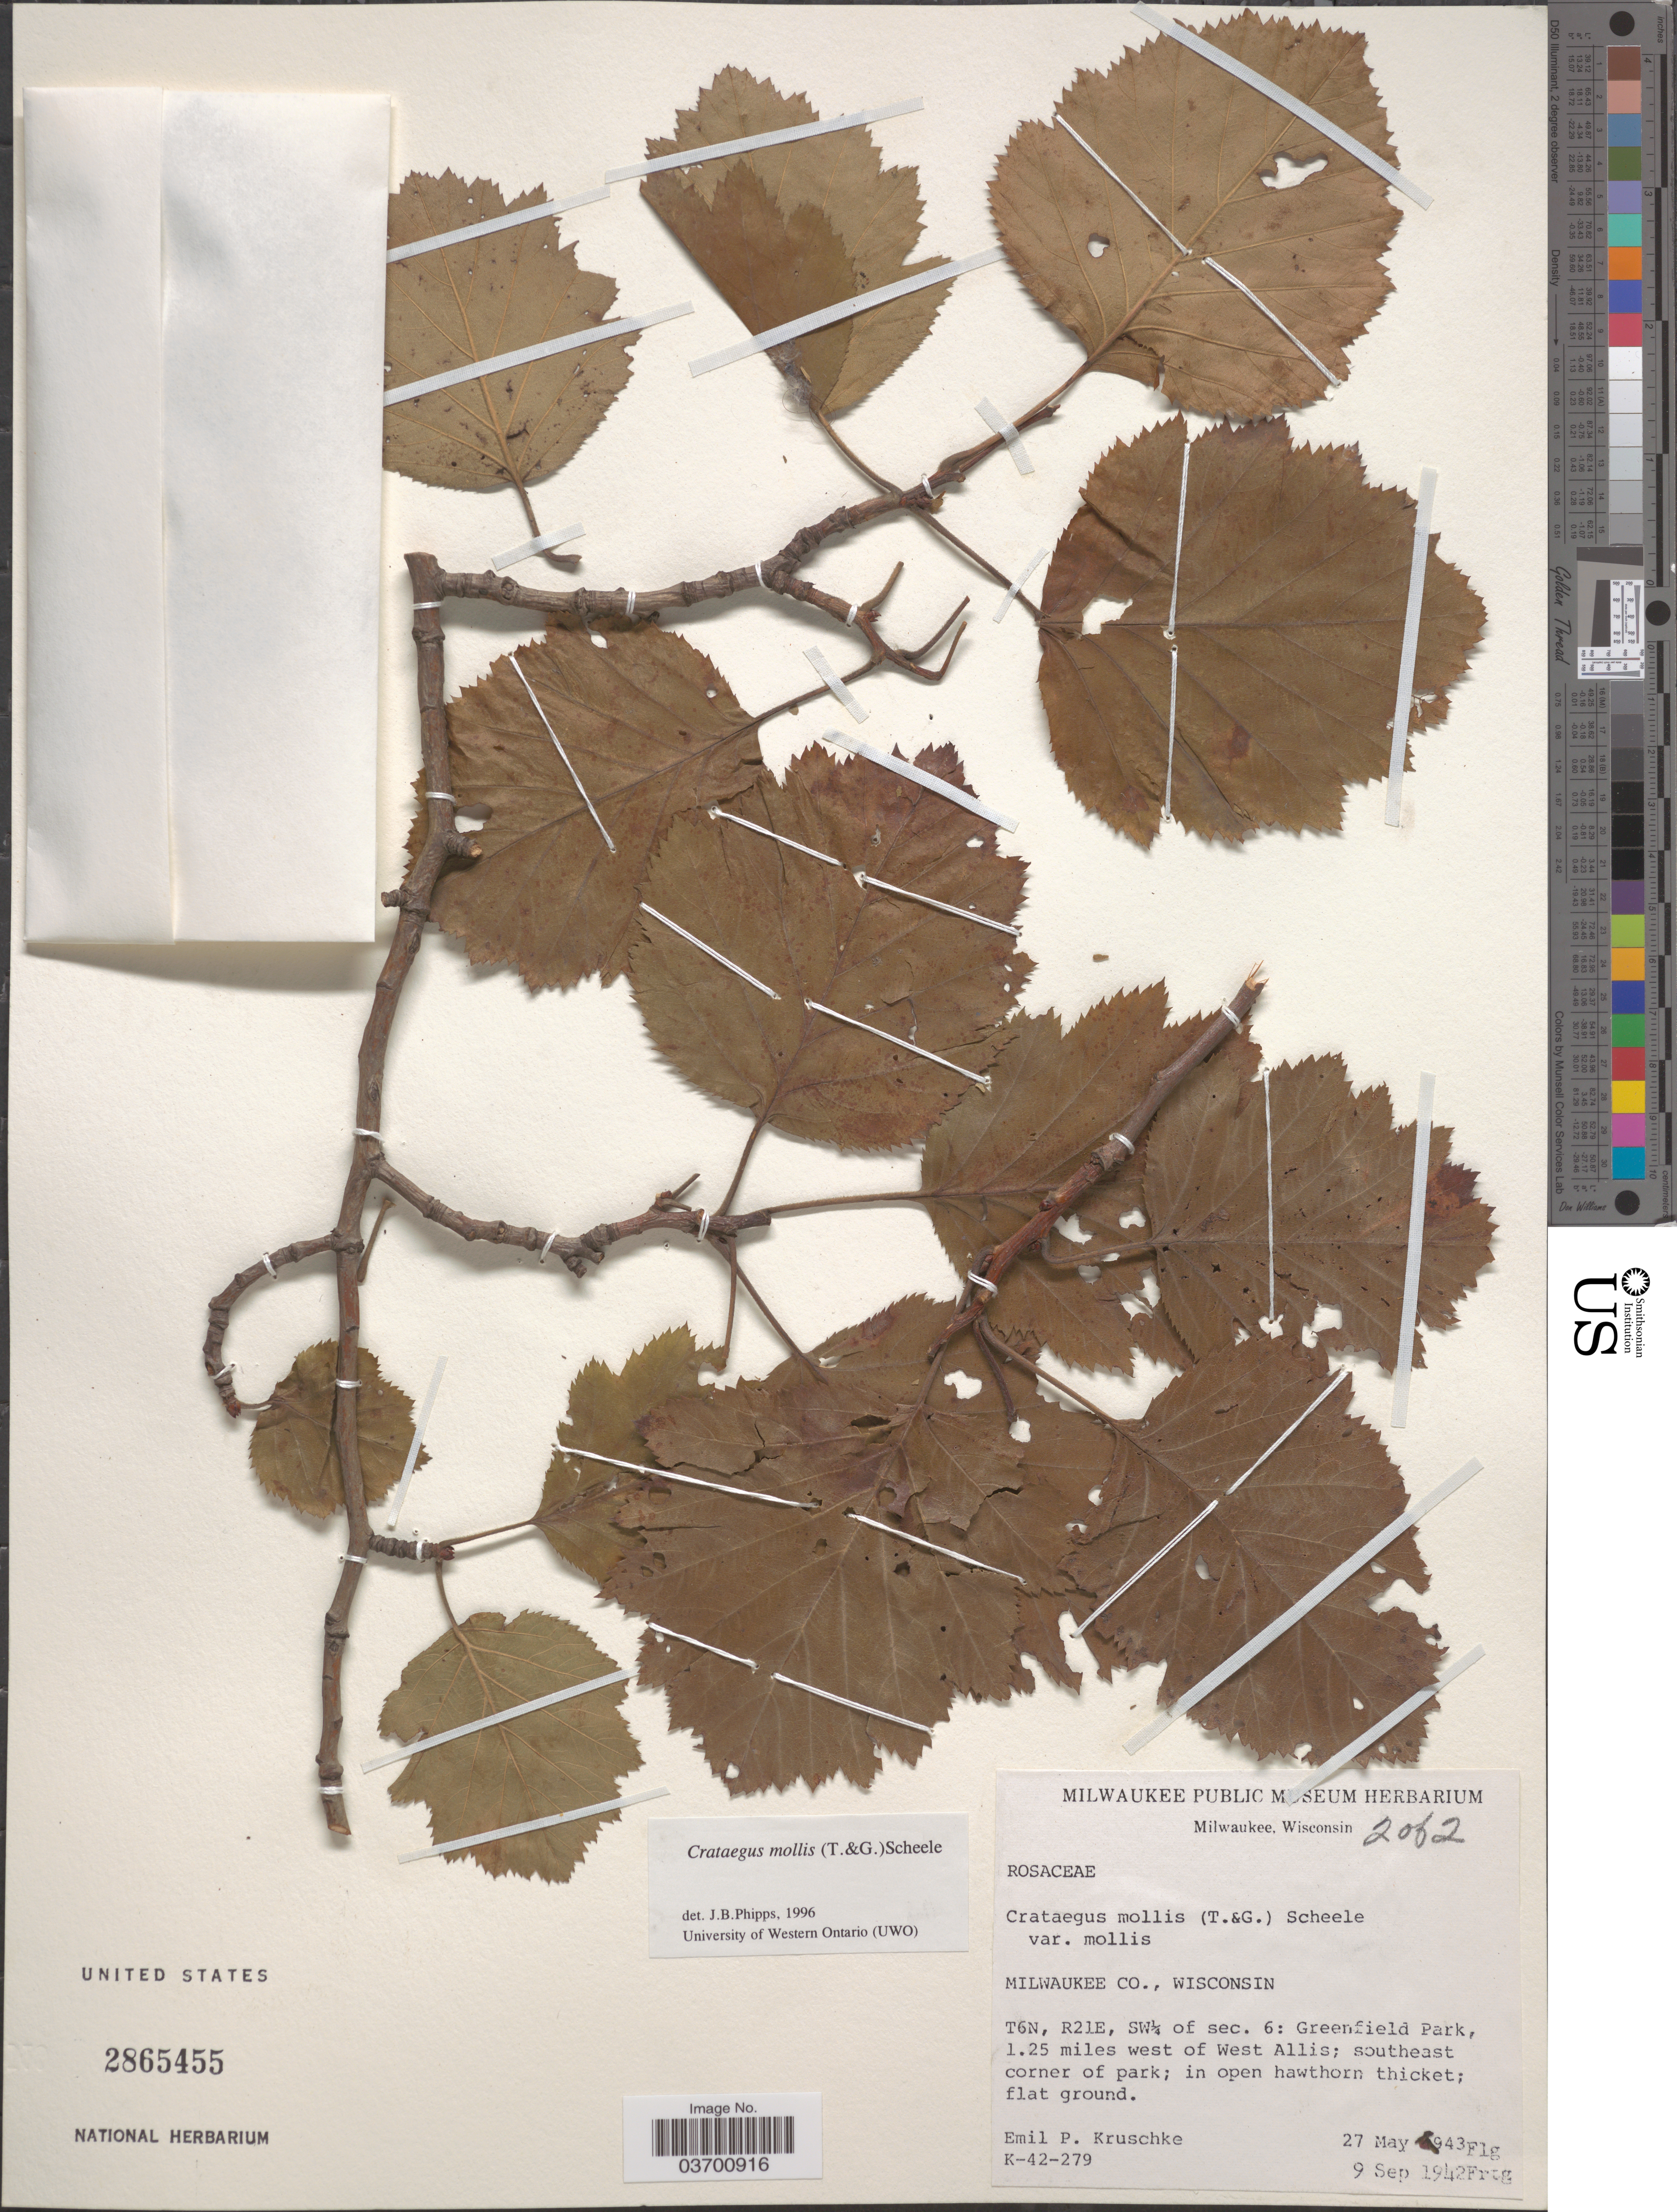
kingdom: Plantae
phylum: Tracheophyta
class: Magnoliopsida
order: Rosales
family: Rosaceae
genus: Crataegus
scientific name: Crataegus mollis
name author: (Torr. & A. Gray) Scheele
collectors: E. Kruschke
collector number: K-42-279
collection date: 1942-09-09/1943-05-27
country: United States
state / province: Wisconsin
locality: Milwaukee Co. T6N, R21E, SW1/4 of sec.: Greenfield Park, 1.25 miles west of West Allis; southeast corner of park.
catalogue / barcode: US 2865455